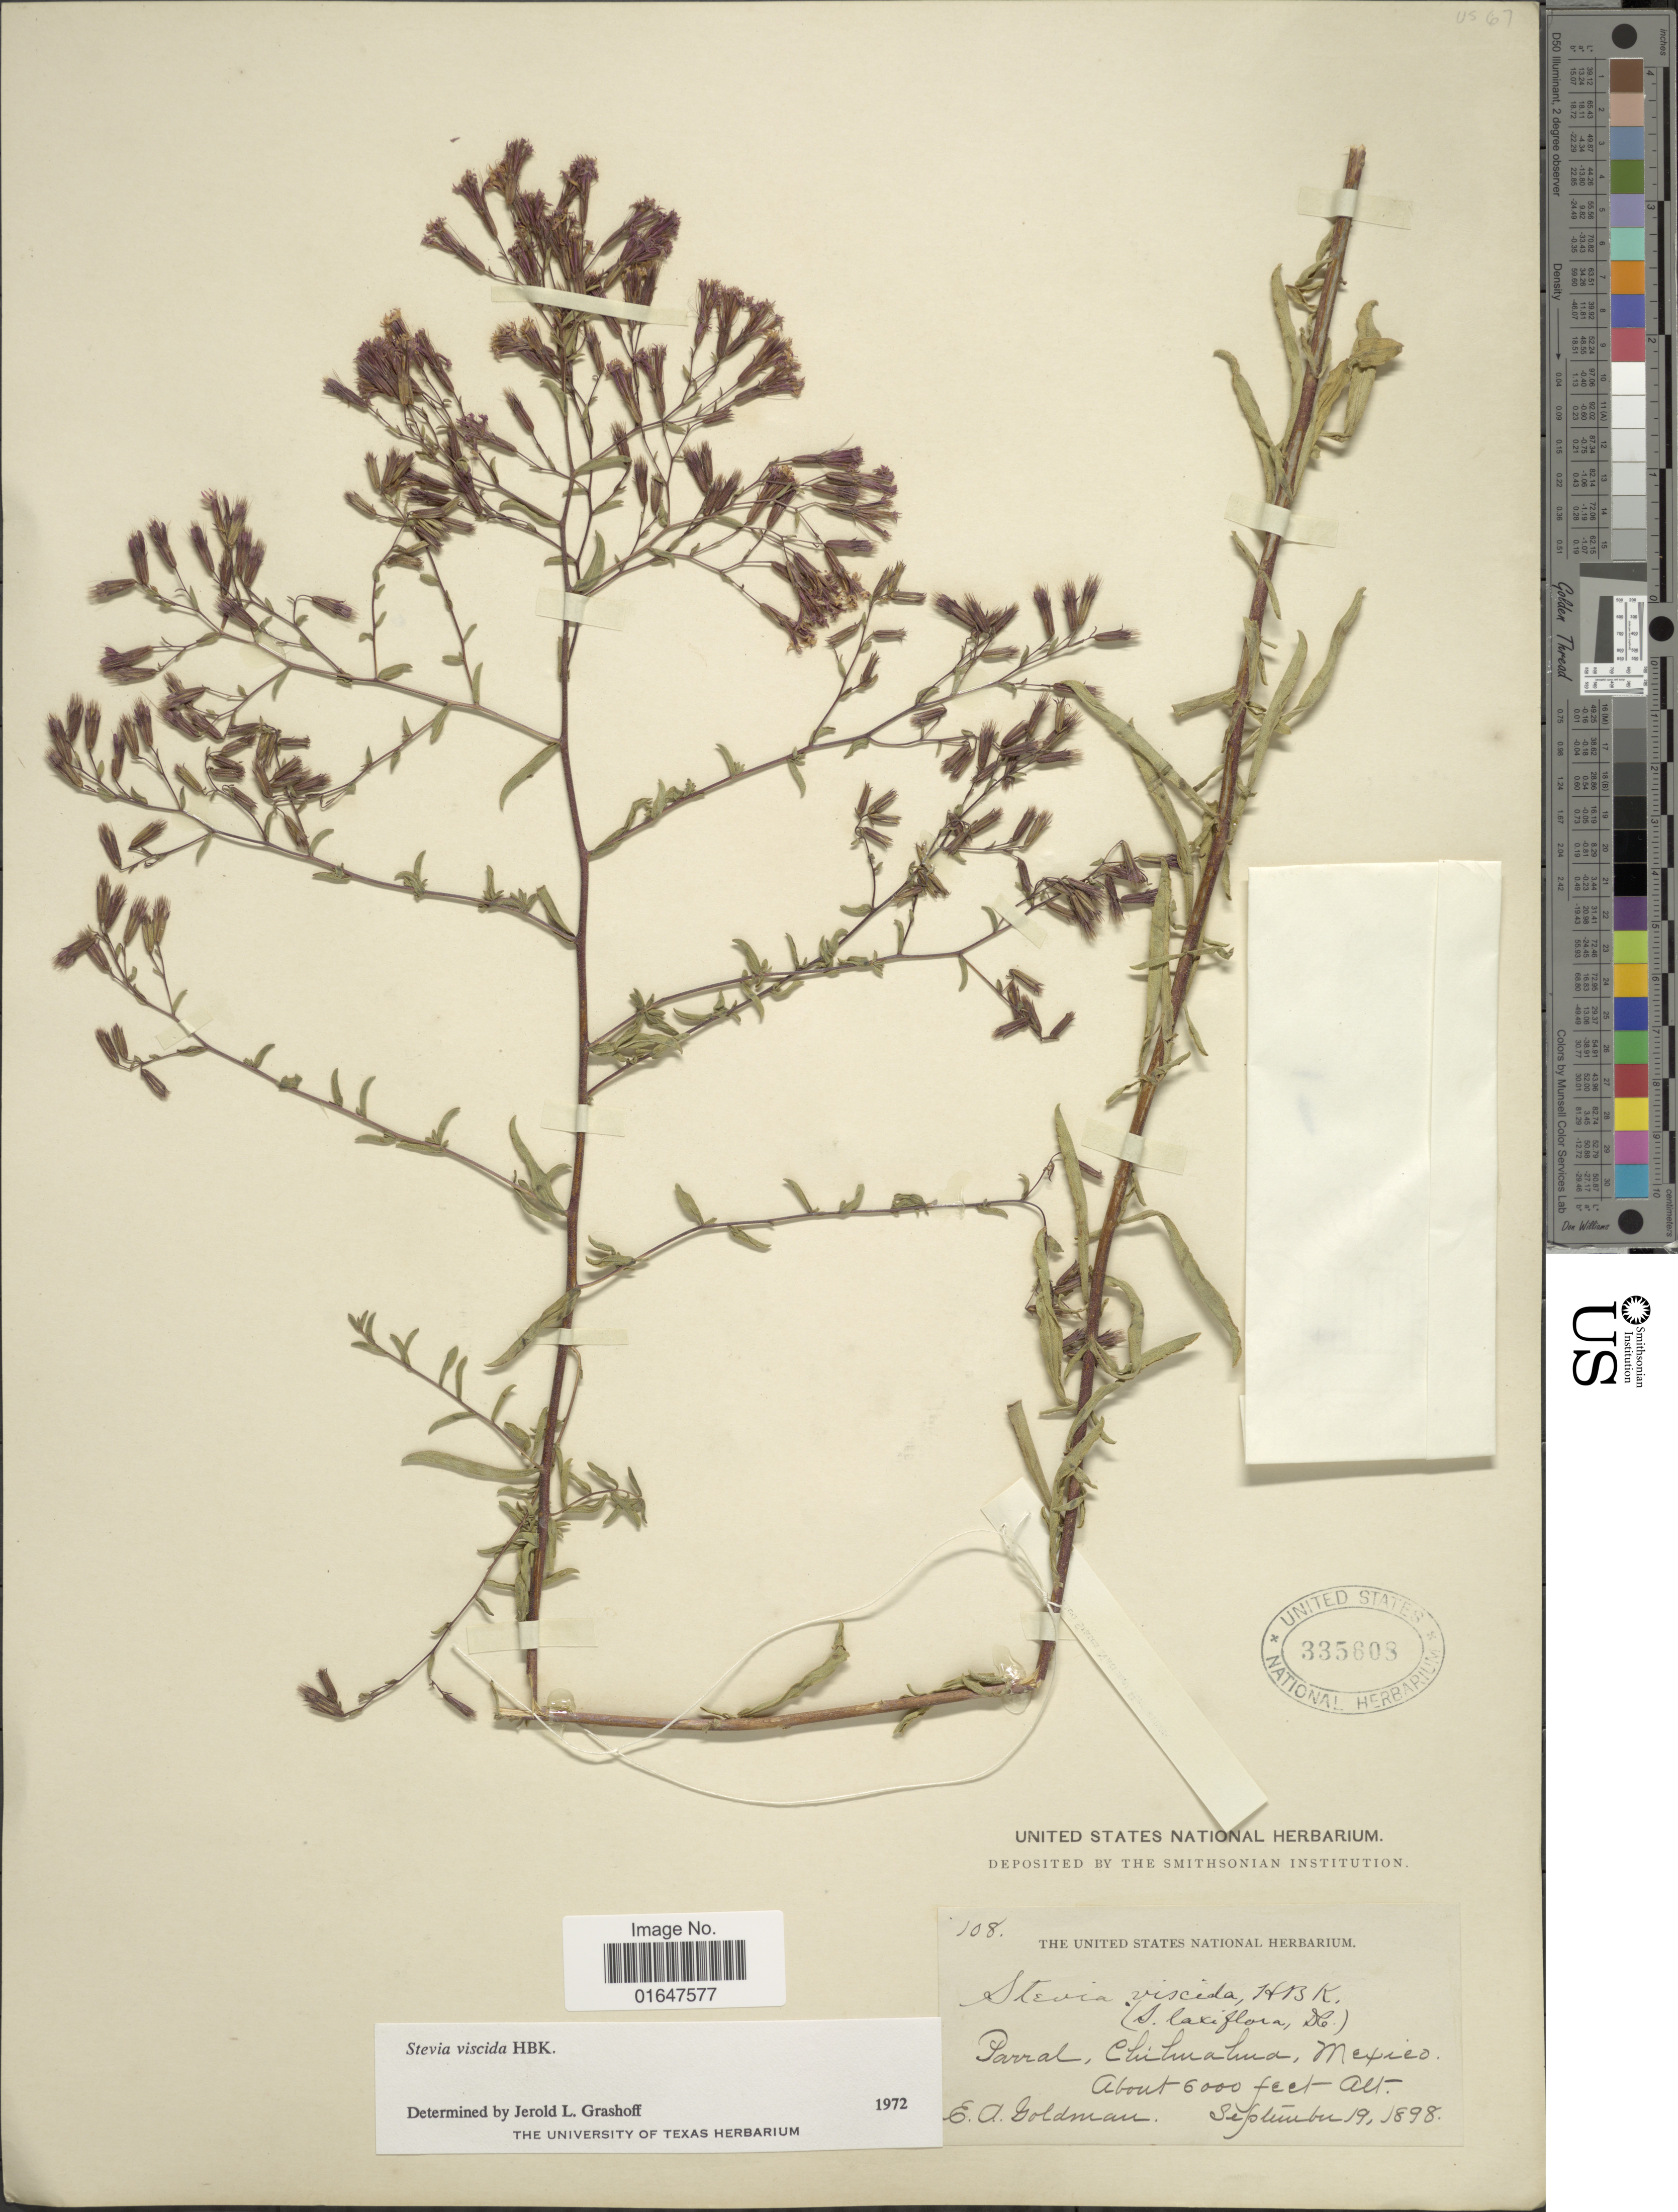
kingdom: Plantae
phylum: Tracheophyta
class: Magnoliopsida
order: Asterales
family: Asteraceae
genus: Stevia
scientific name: Stevia viscida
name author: Kunth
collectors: E. A. Goldman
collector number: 108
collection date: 1898-09-19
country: Mexico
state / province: Chihuahua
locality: Parral, Chihuahua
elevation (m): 1829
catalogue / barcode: US 335608